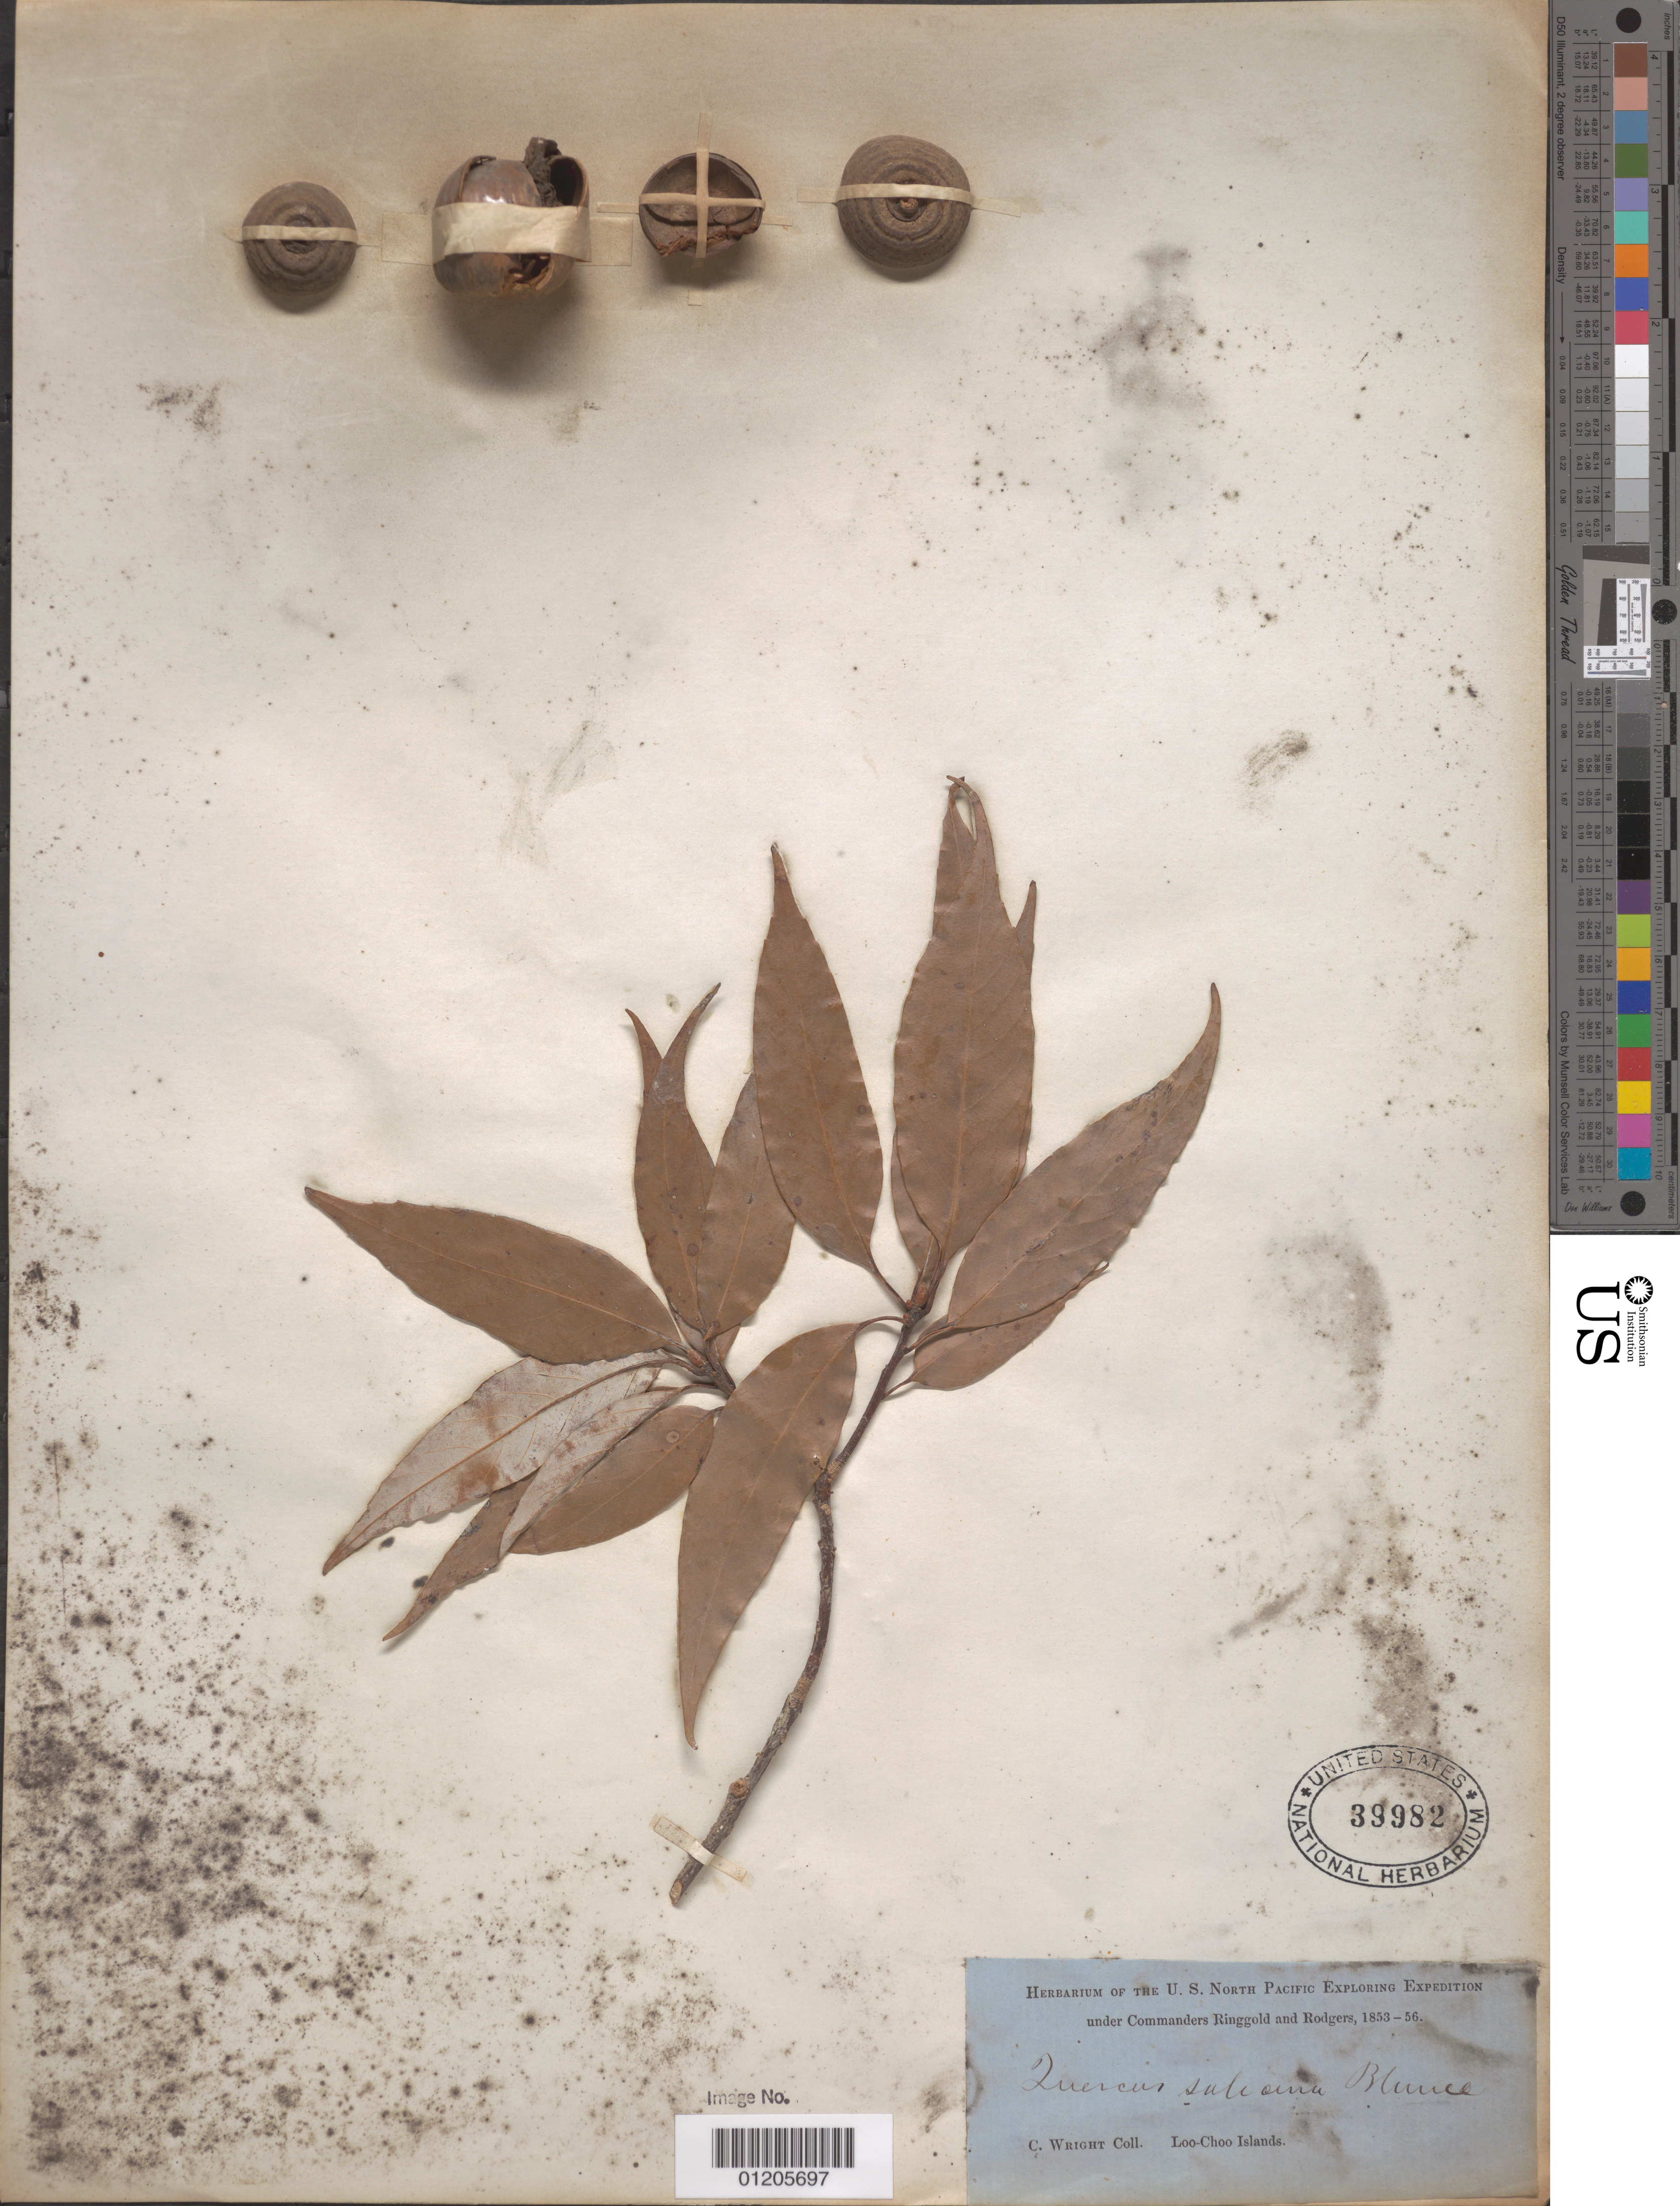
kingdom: Plantae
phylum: Tracheophyta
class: Magnoliopsida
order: Fagales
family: Fagaceae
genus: Quercus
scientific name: Quercus salicina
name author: Blume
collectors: C. Wright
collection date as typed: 1853 to -- --- 1856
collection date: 1853/1856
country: Japan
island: Ryukyu Islands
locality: Loo Choo Islands.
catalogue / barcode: US 39982